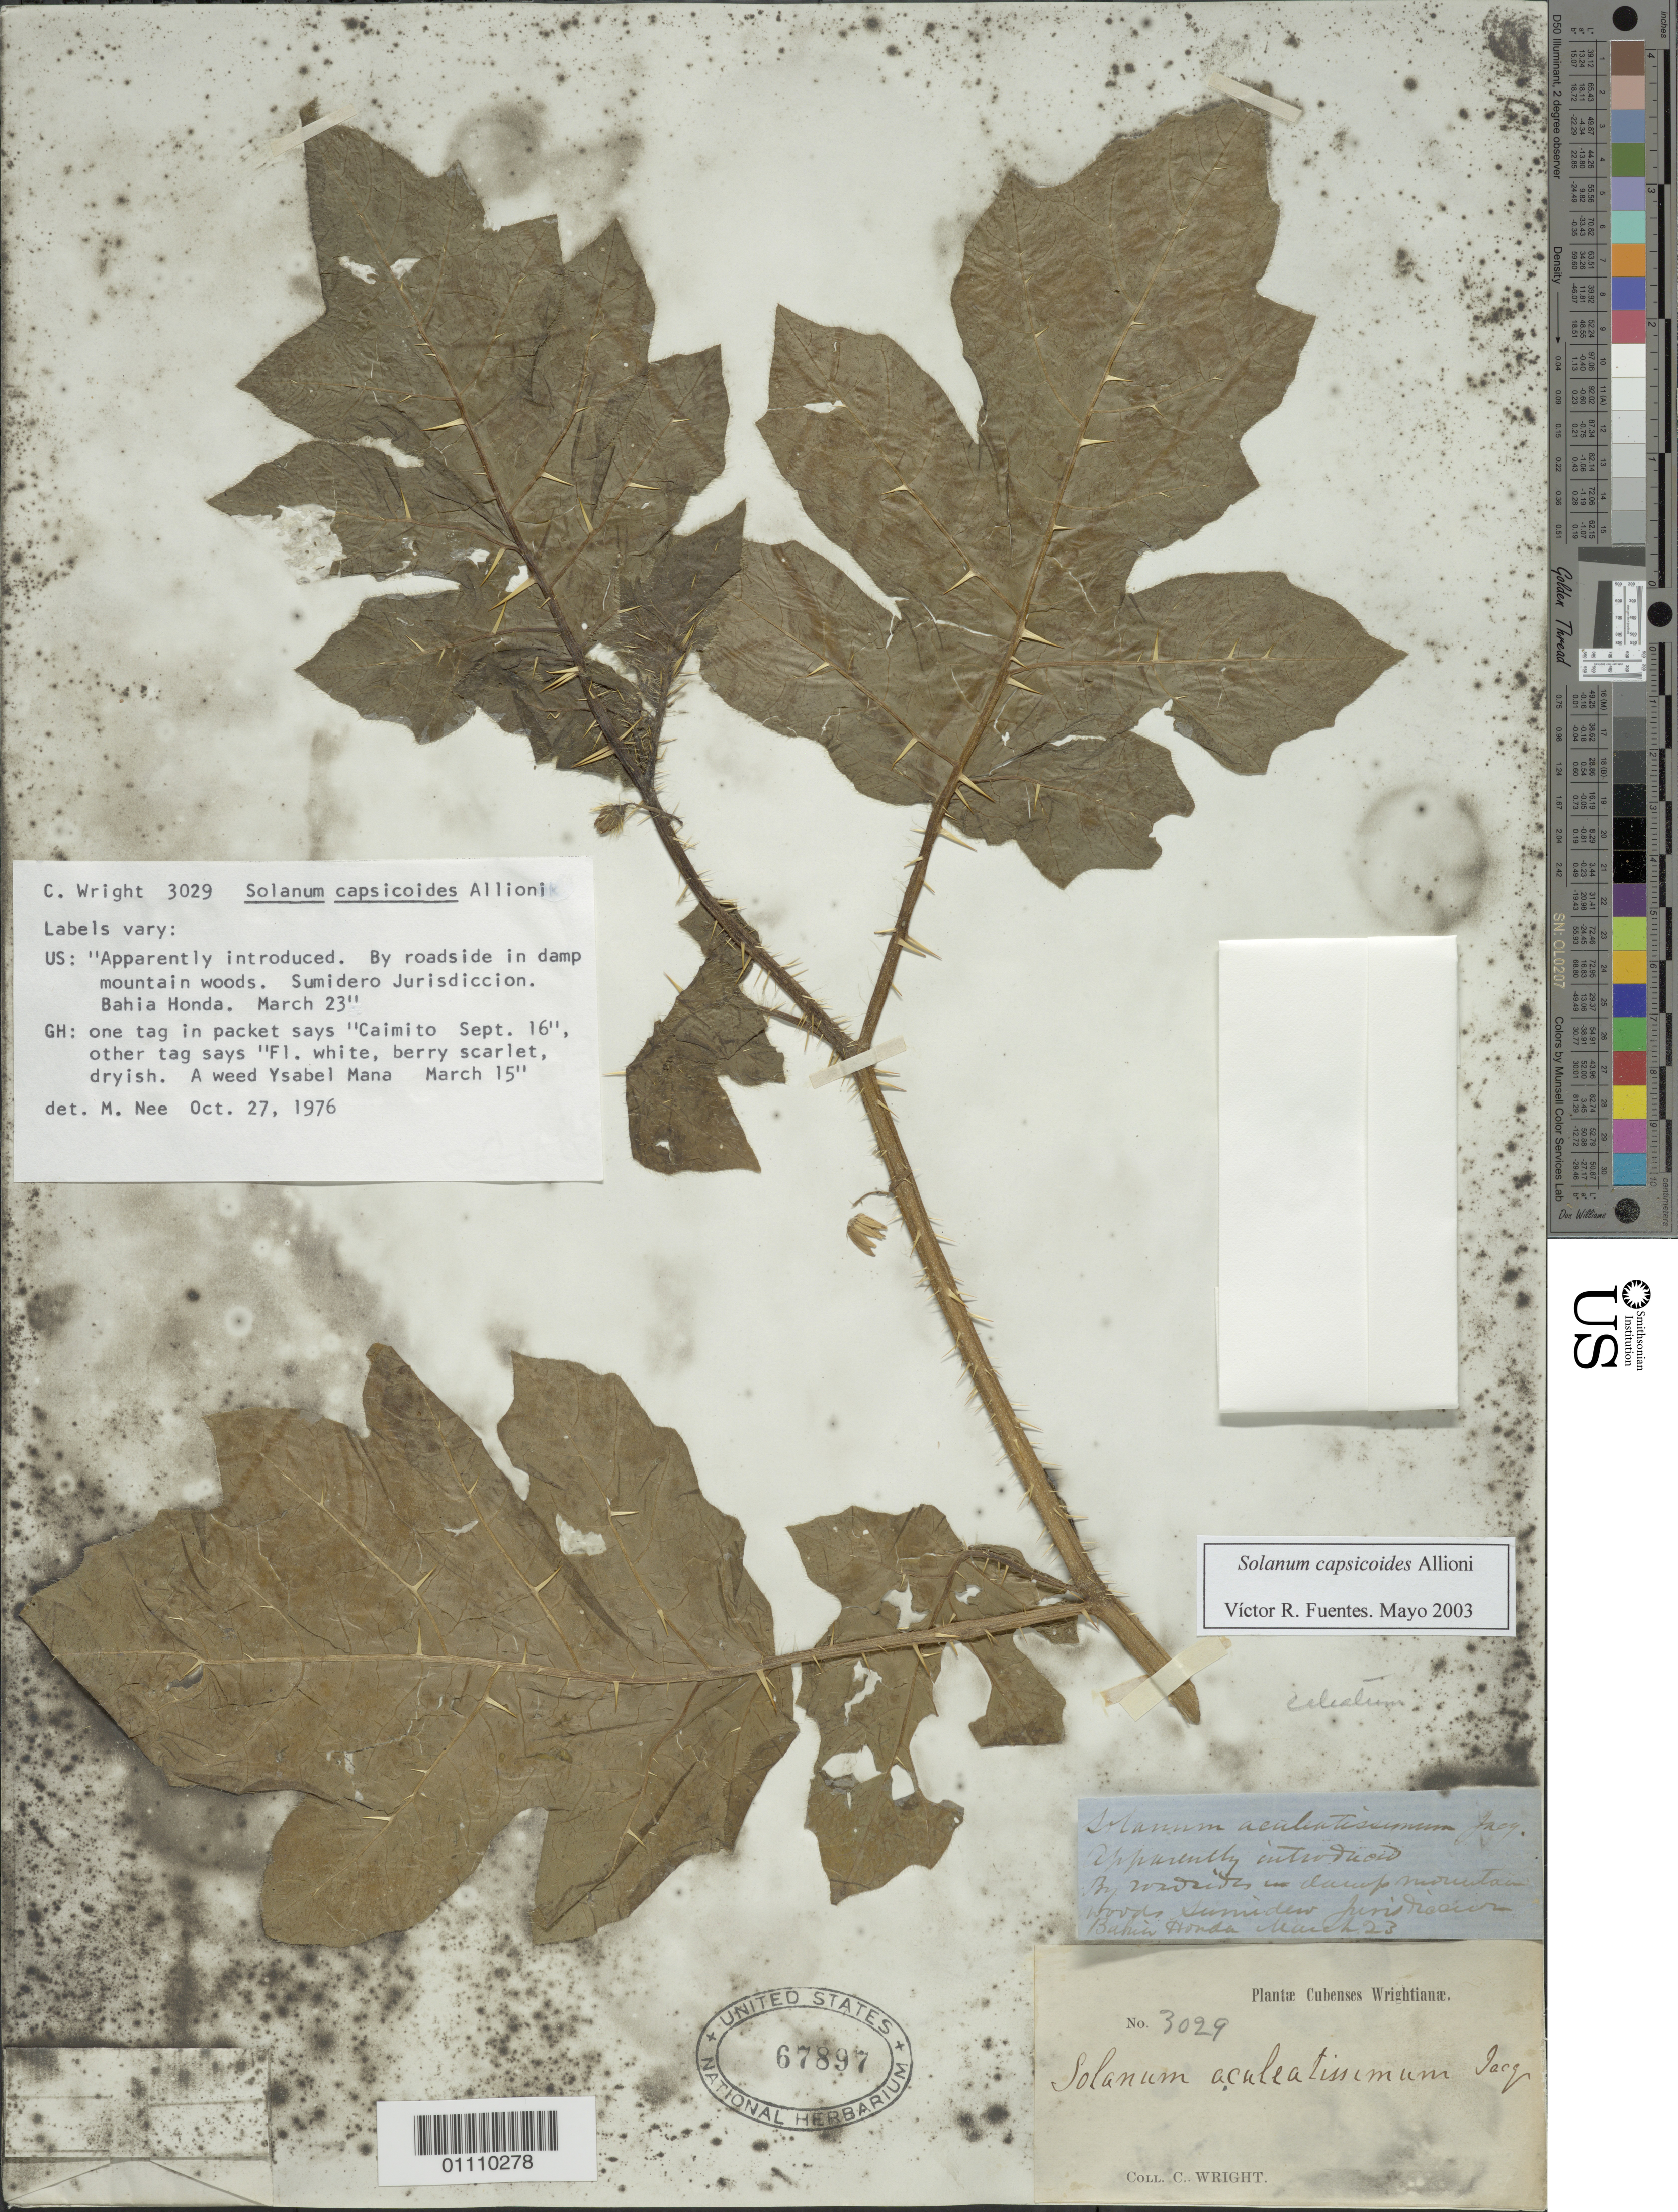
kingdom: Plantae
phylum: Tracheophyta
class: Magnoliopsida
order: Solanales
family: Solanaceae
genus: Solanum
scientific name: Solanum capsicoides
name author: All.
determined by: Fuentes, V. R.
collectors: C. Wright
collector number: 3029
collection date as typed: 23 Mar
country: Cuba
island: Cuba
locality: Sumidero Jurisdiccion Bahia Honda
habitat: By roadside in damp mountain woods. Apparently introduced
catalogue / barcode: US 67897